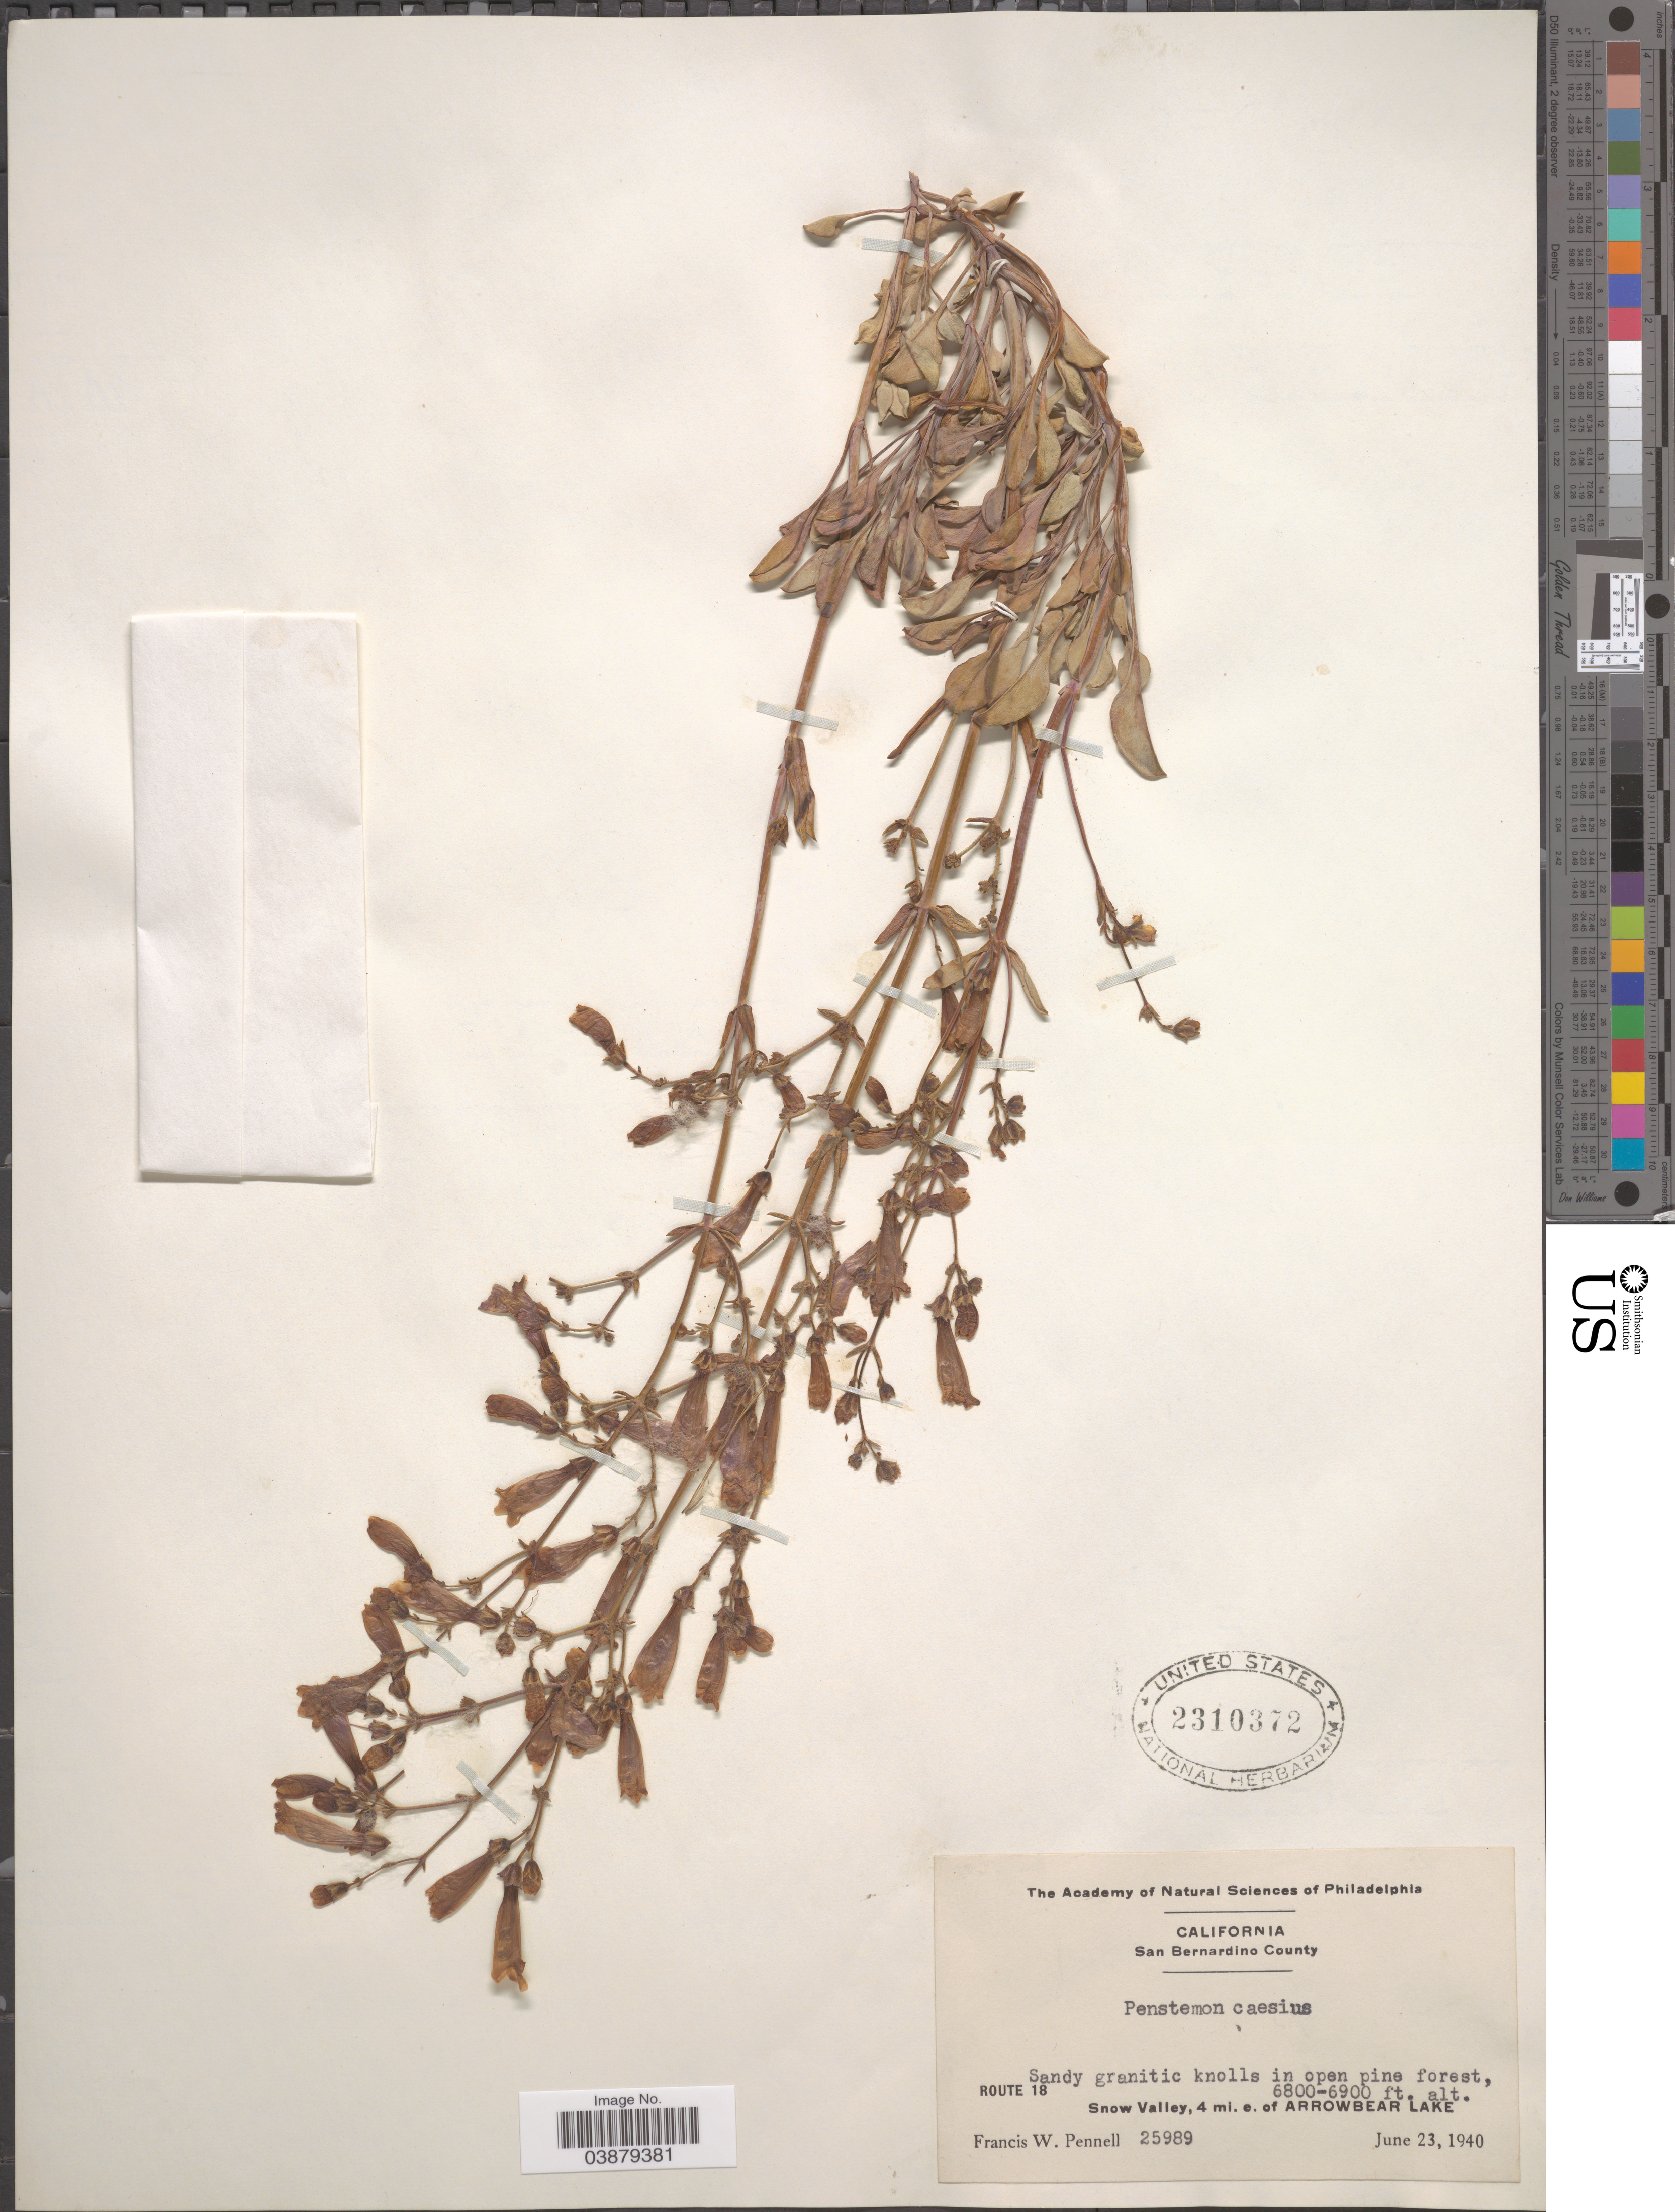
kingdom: Plantae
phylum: Tracheophyta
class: Magnoliopsida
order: Lamiales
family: Plantaginaceae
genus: Penstemon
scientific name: Penstemon sp.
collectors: F. W. Pennell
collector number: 25989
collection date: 1940-06-23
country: United States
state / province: California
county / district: San Bernardino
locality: San Bernardino County. Route 18. Snow Valley, 4 mi. e. of Arrowbear Lake.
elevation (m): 2073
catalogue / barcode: US 2310372